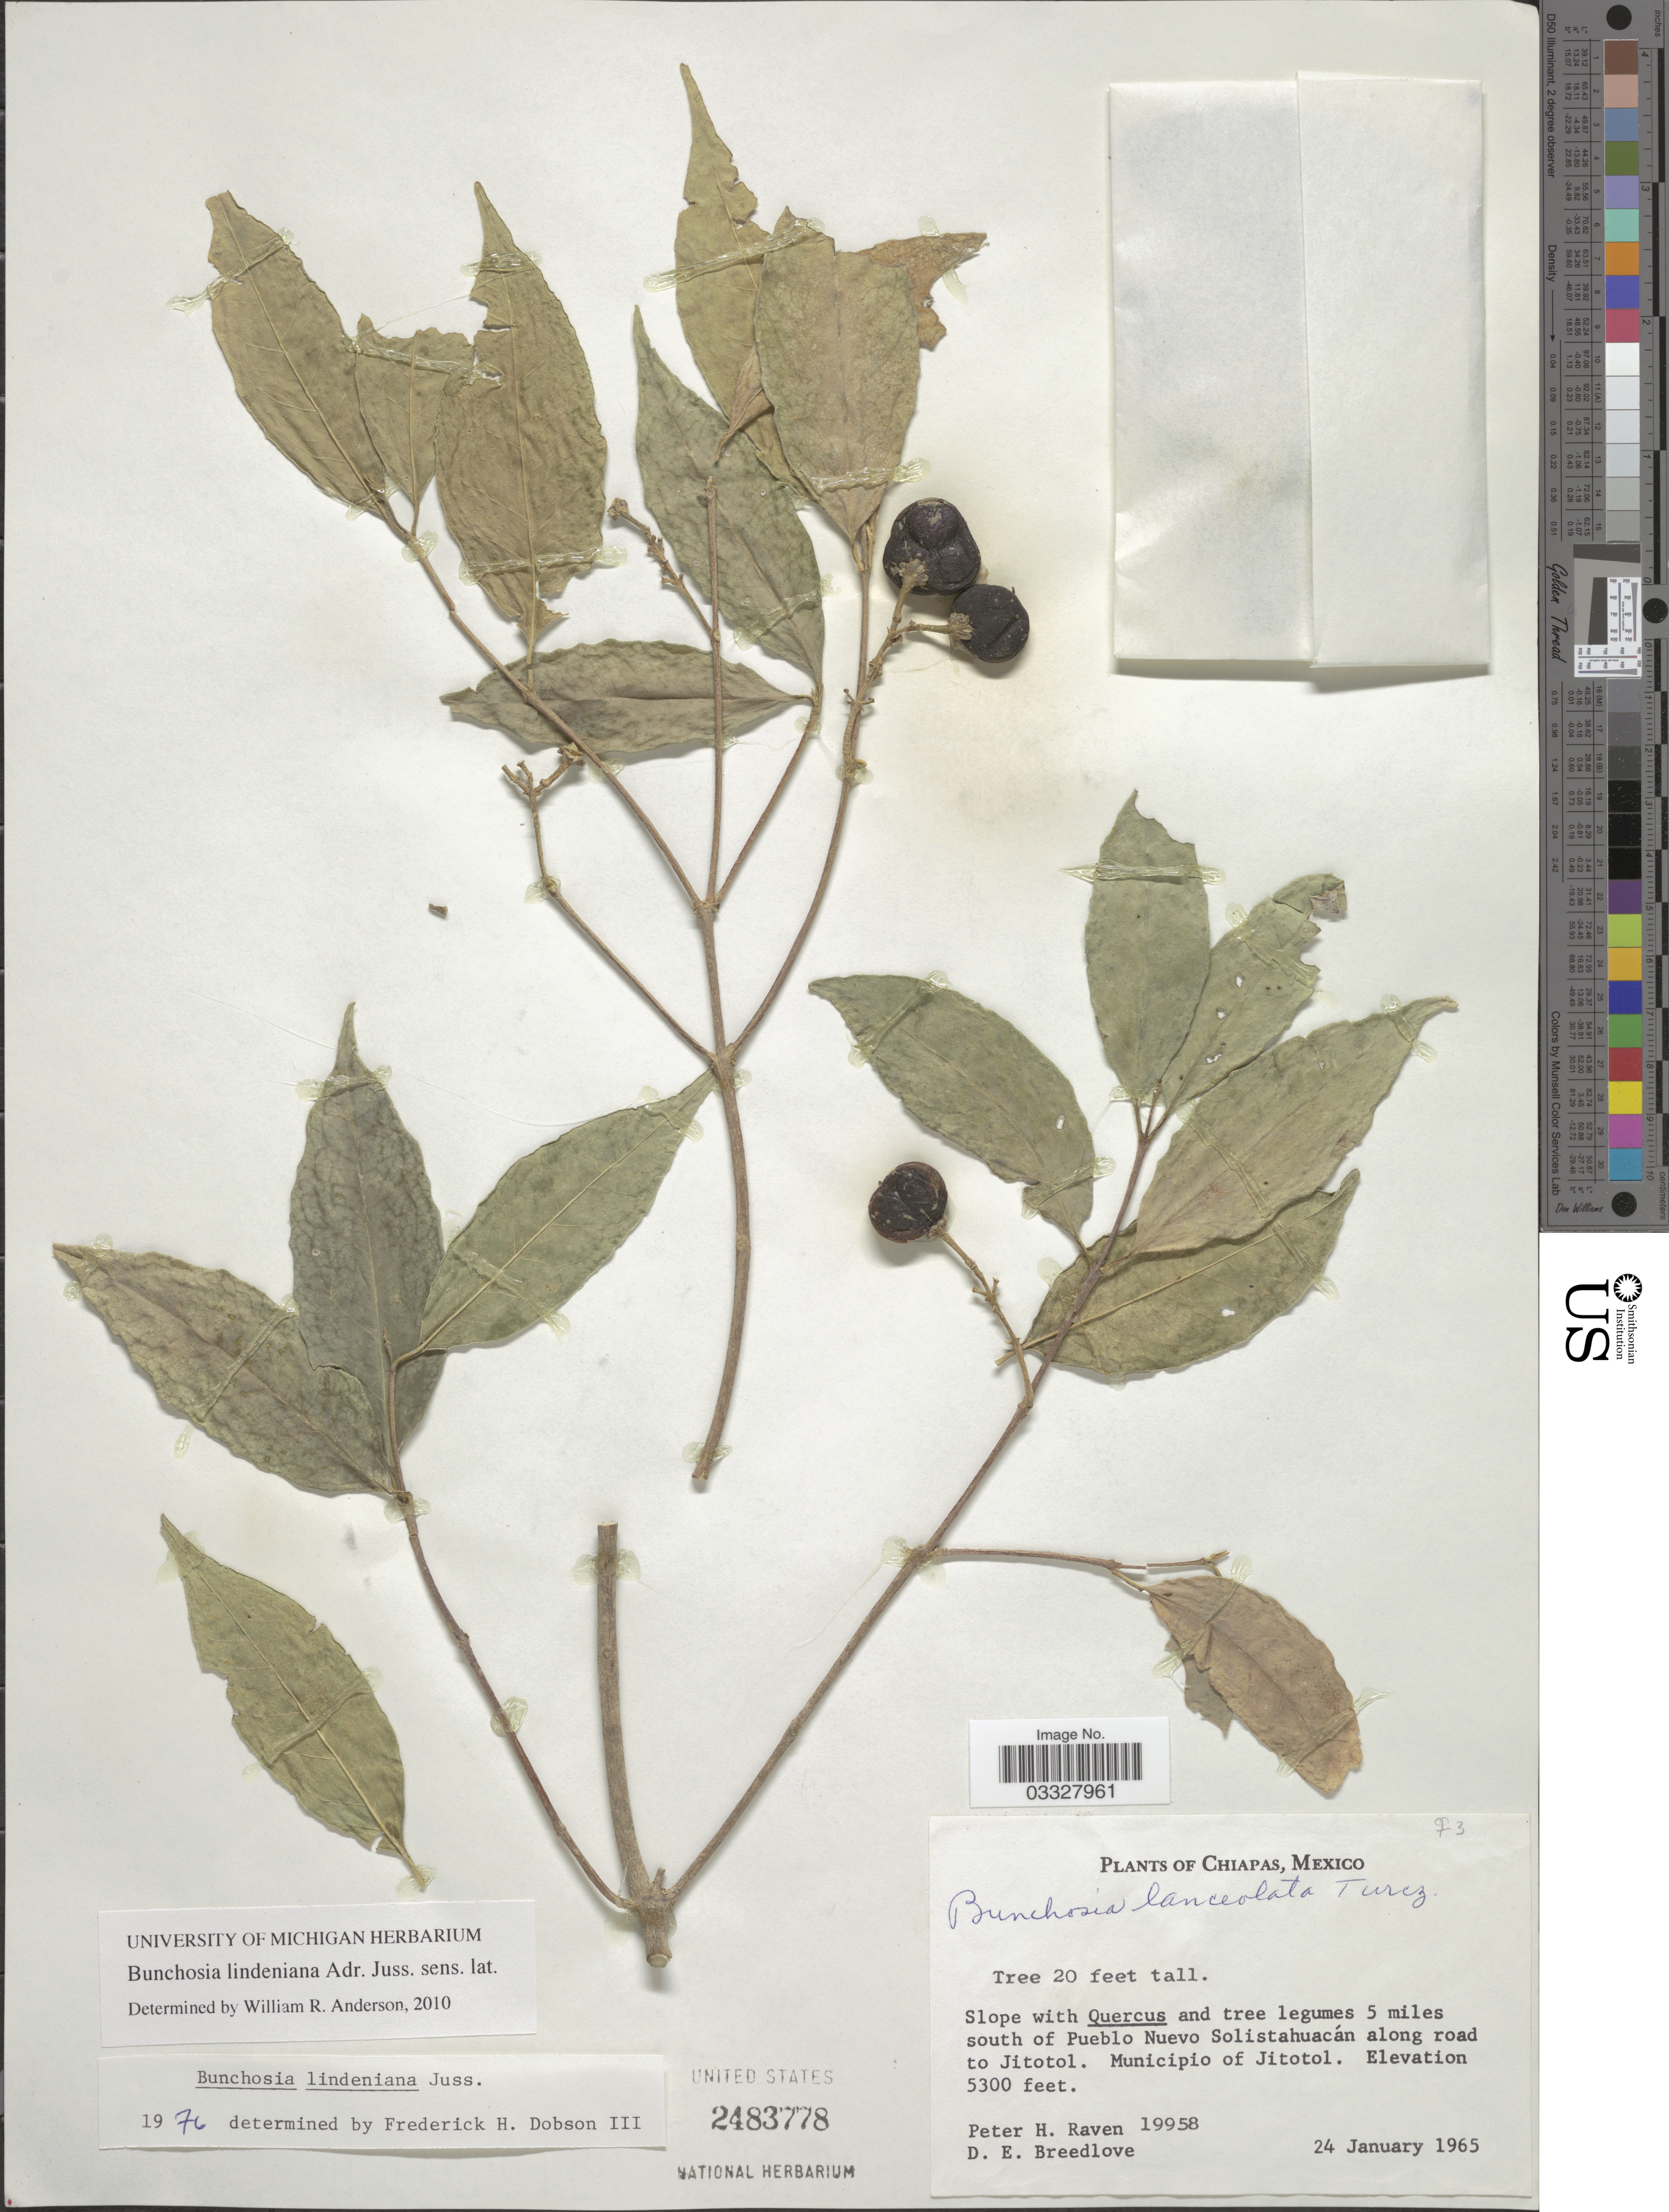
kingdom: Plantae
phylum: Tracheophyta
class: Magnoliopsida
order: Malpighiales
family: Malpighiaceae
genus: Bunchosia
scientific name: Bunchosia lindeniana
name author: A. Juss.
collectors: P. Raven & D. E. Breedlove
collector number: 19958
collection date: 1965-01-24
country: Mexico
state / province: Chiapas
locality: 5 miles south of Pueblo Nuevo Solistahuacán along road to Jitotol. Municipio of Jitotol.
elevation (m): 1615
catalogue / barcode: US 2483778